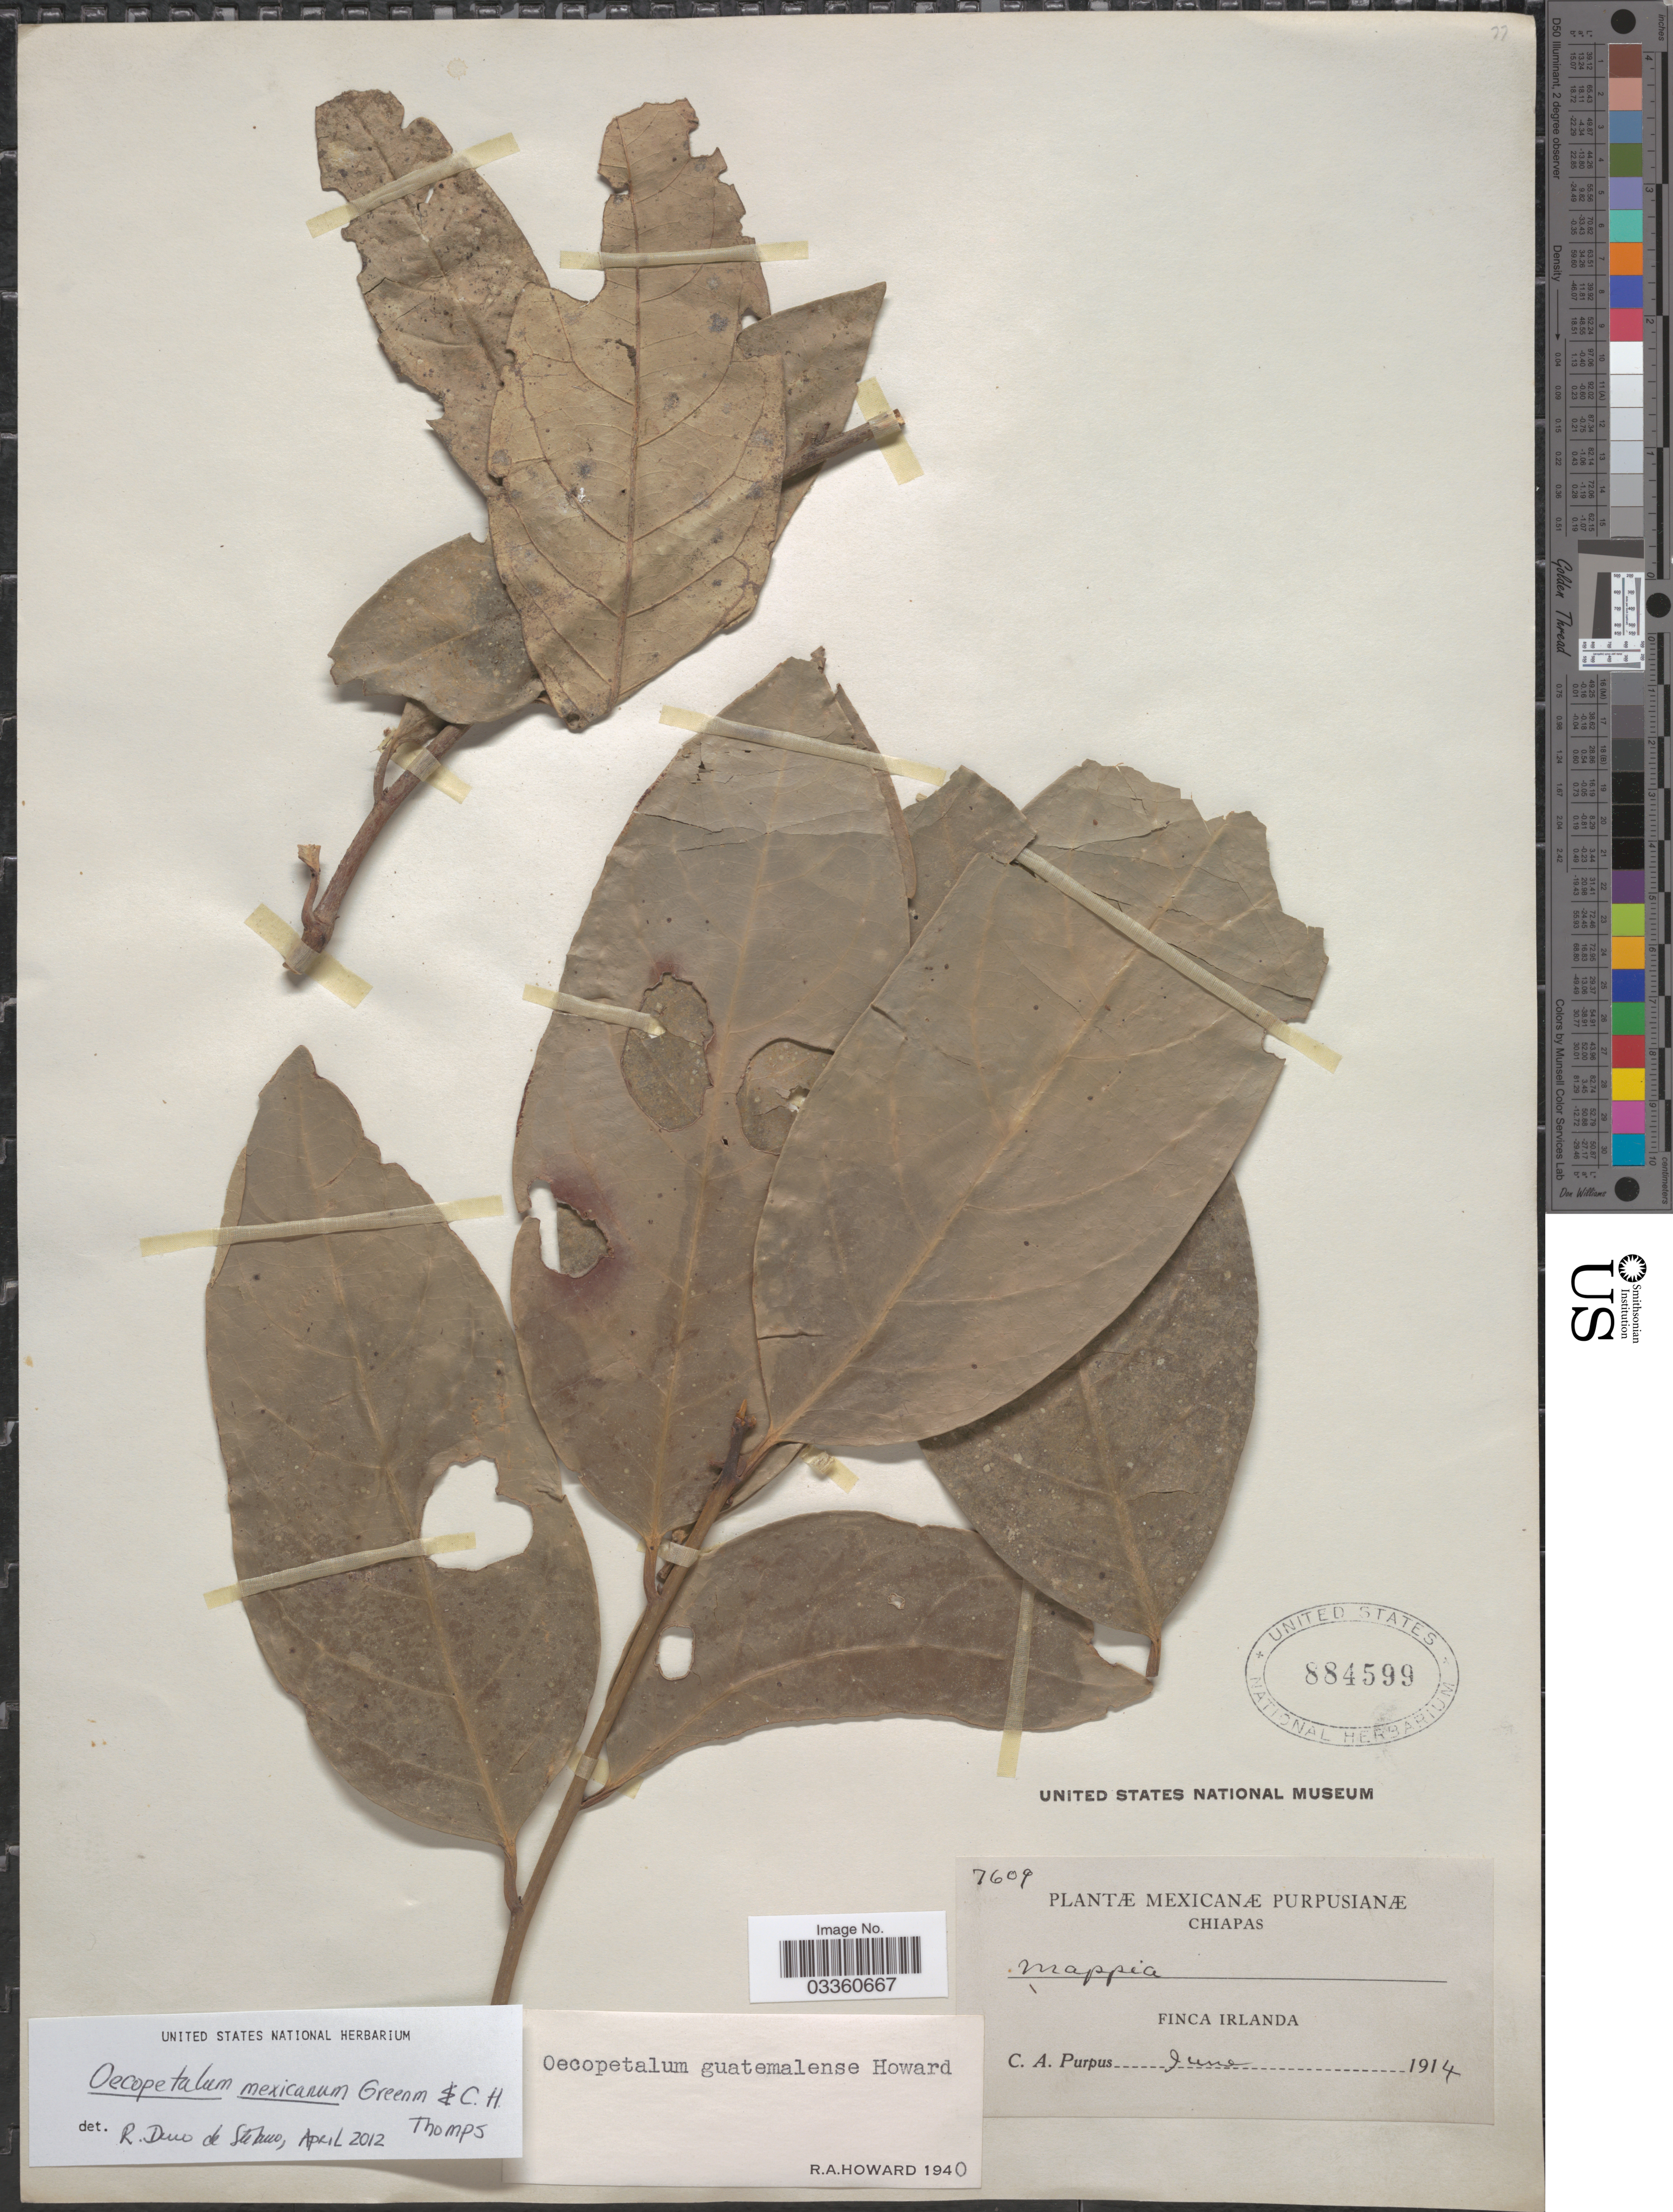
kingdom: Plantae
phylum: Tracheophyta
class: Magnoliopsida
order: Metteniusales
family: Metteniusaceae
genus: Oecopetalum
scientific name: Oecopetalum mexicanum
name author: Greenm. & C.H. Thomps.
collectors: C. A. Purpus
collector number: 7609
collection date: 1914-06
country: Mexico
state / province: Chiapas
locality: Finca Irlanda.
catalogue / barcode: US 884599